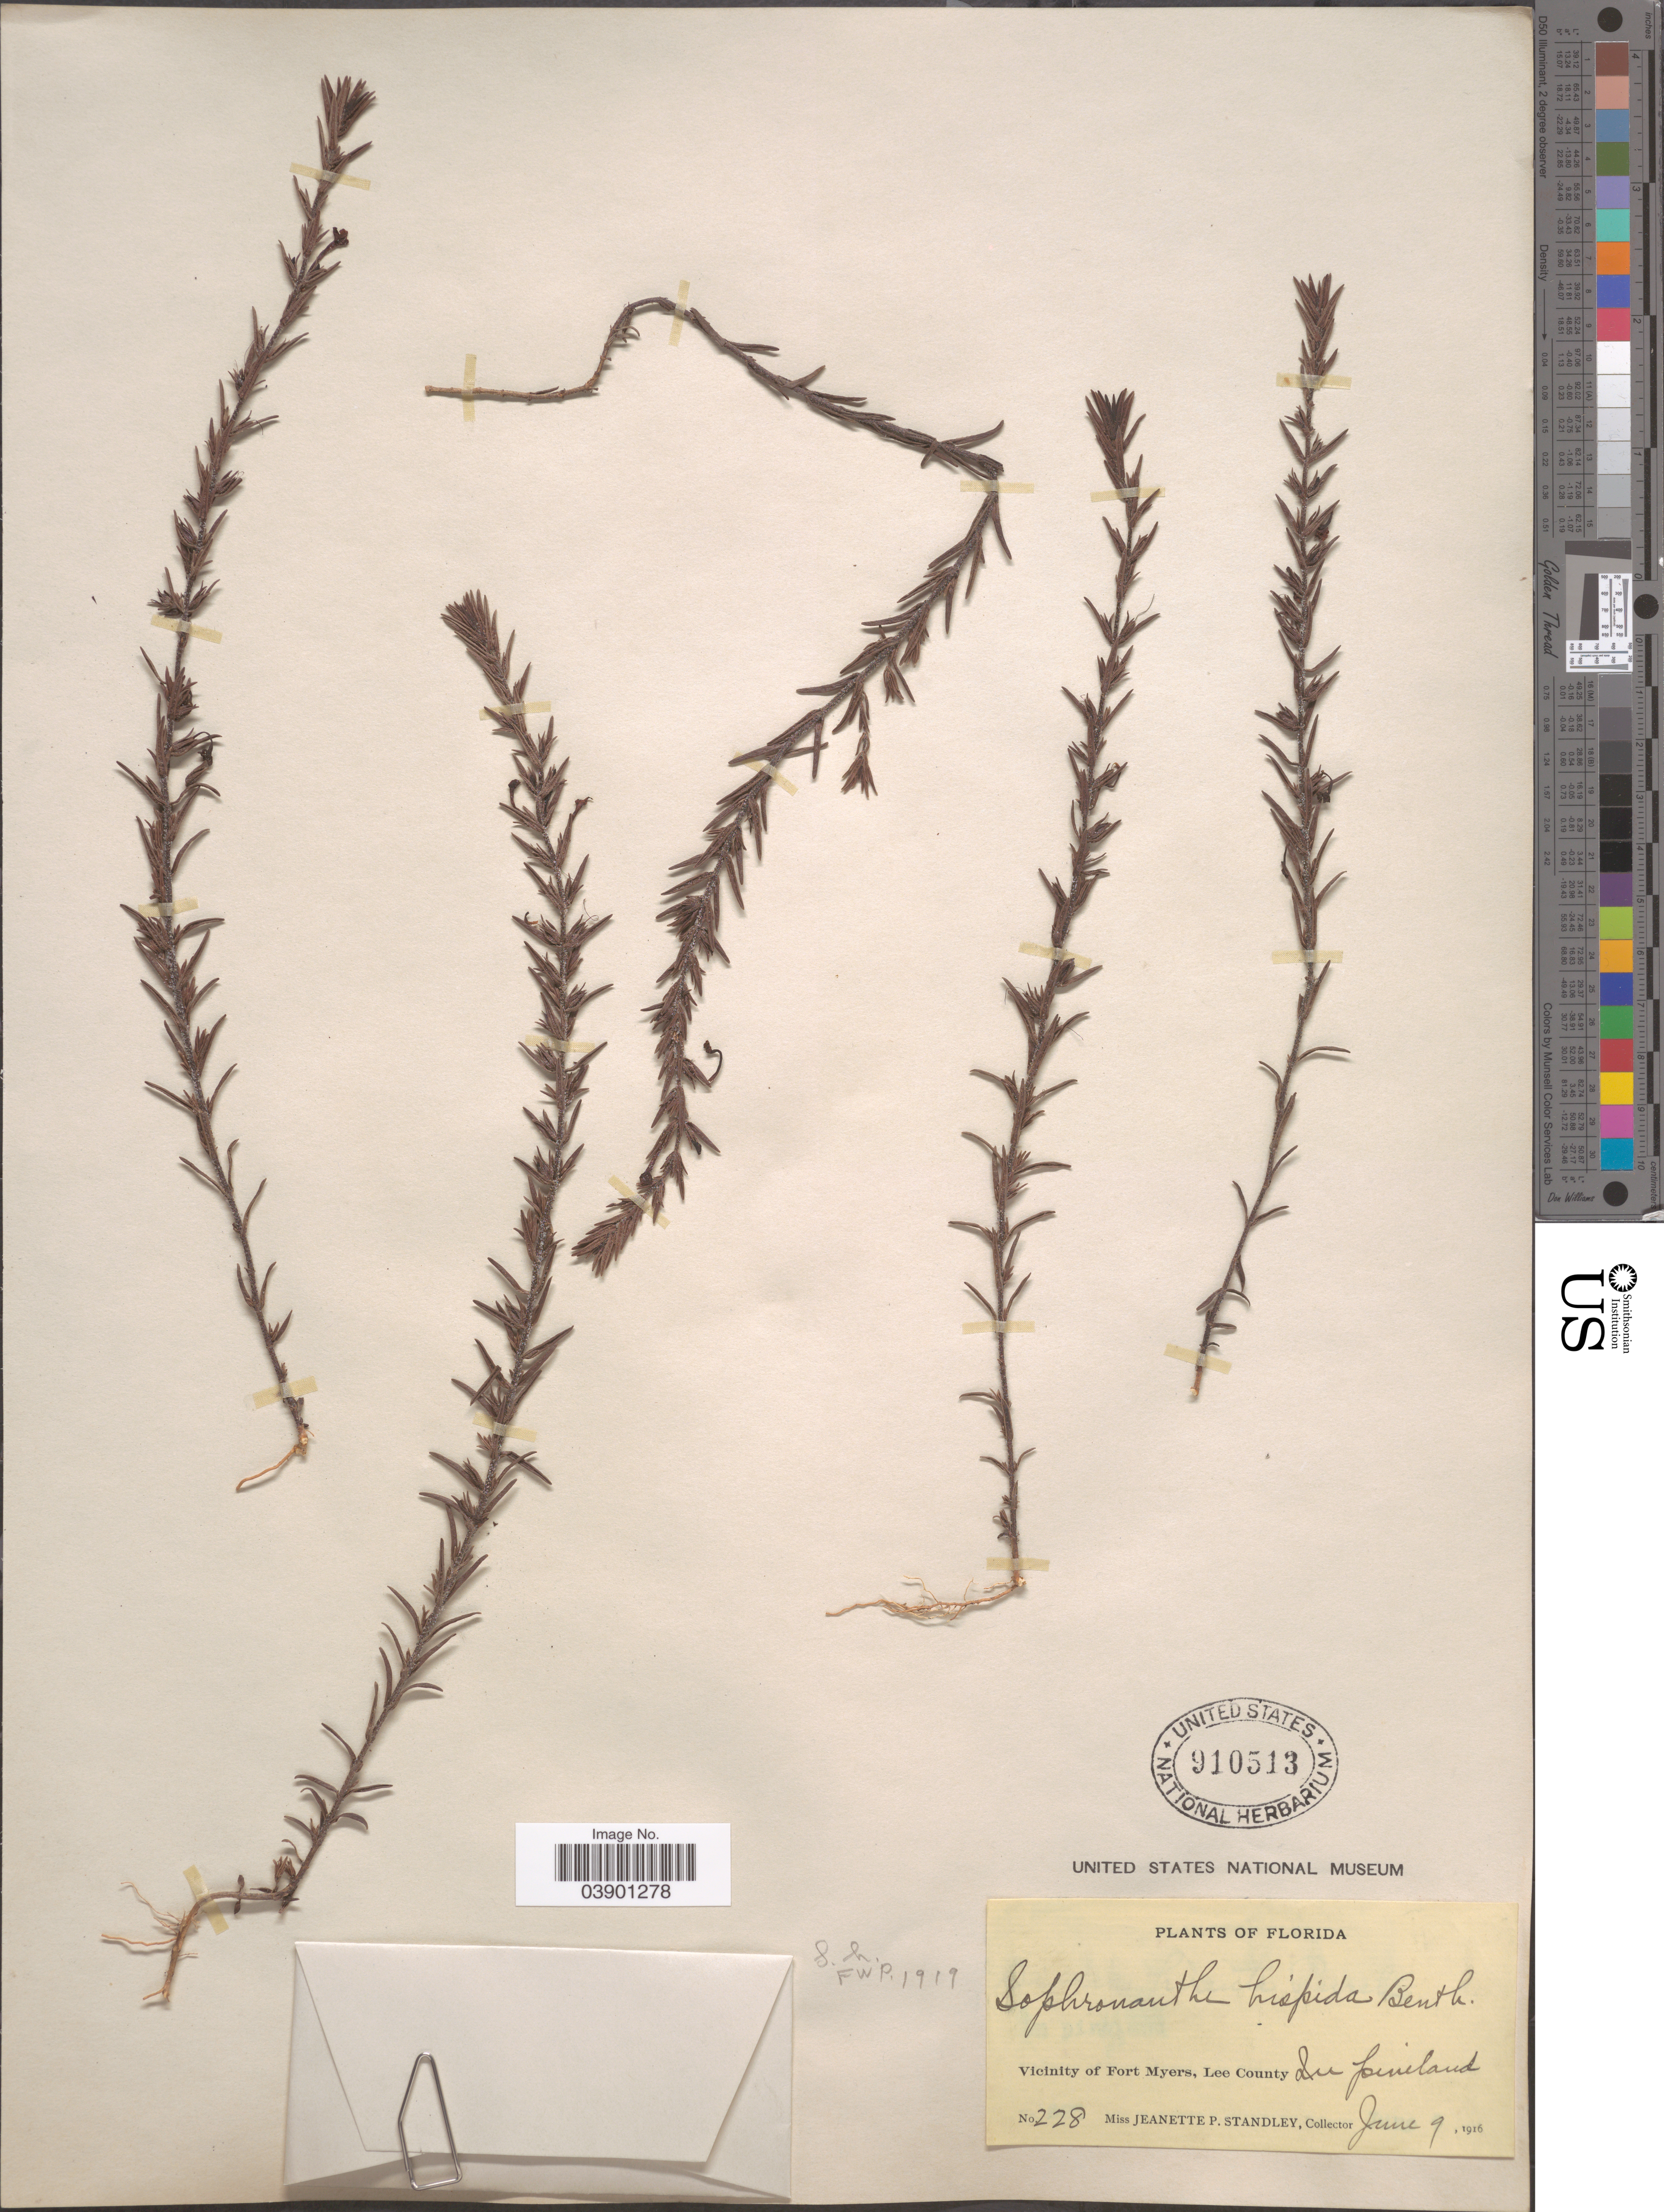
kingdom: Plantae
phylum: Tracheophyta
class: Magnoliopsida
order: Lamiales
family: Plantaginaceae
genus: Sophronanthe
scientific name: Sophronanthe hispida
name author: Benth. ex Lindl.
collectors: J. P. Standley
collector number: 228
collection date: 1916-06-09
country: United States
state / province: Florida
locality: Vicinity of Fort Myers, Lee County.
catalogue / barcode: US 910513